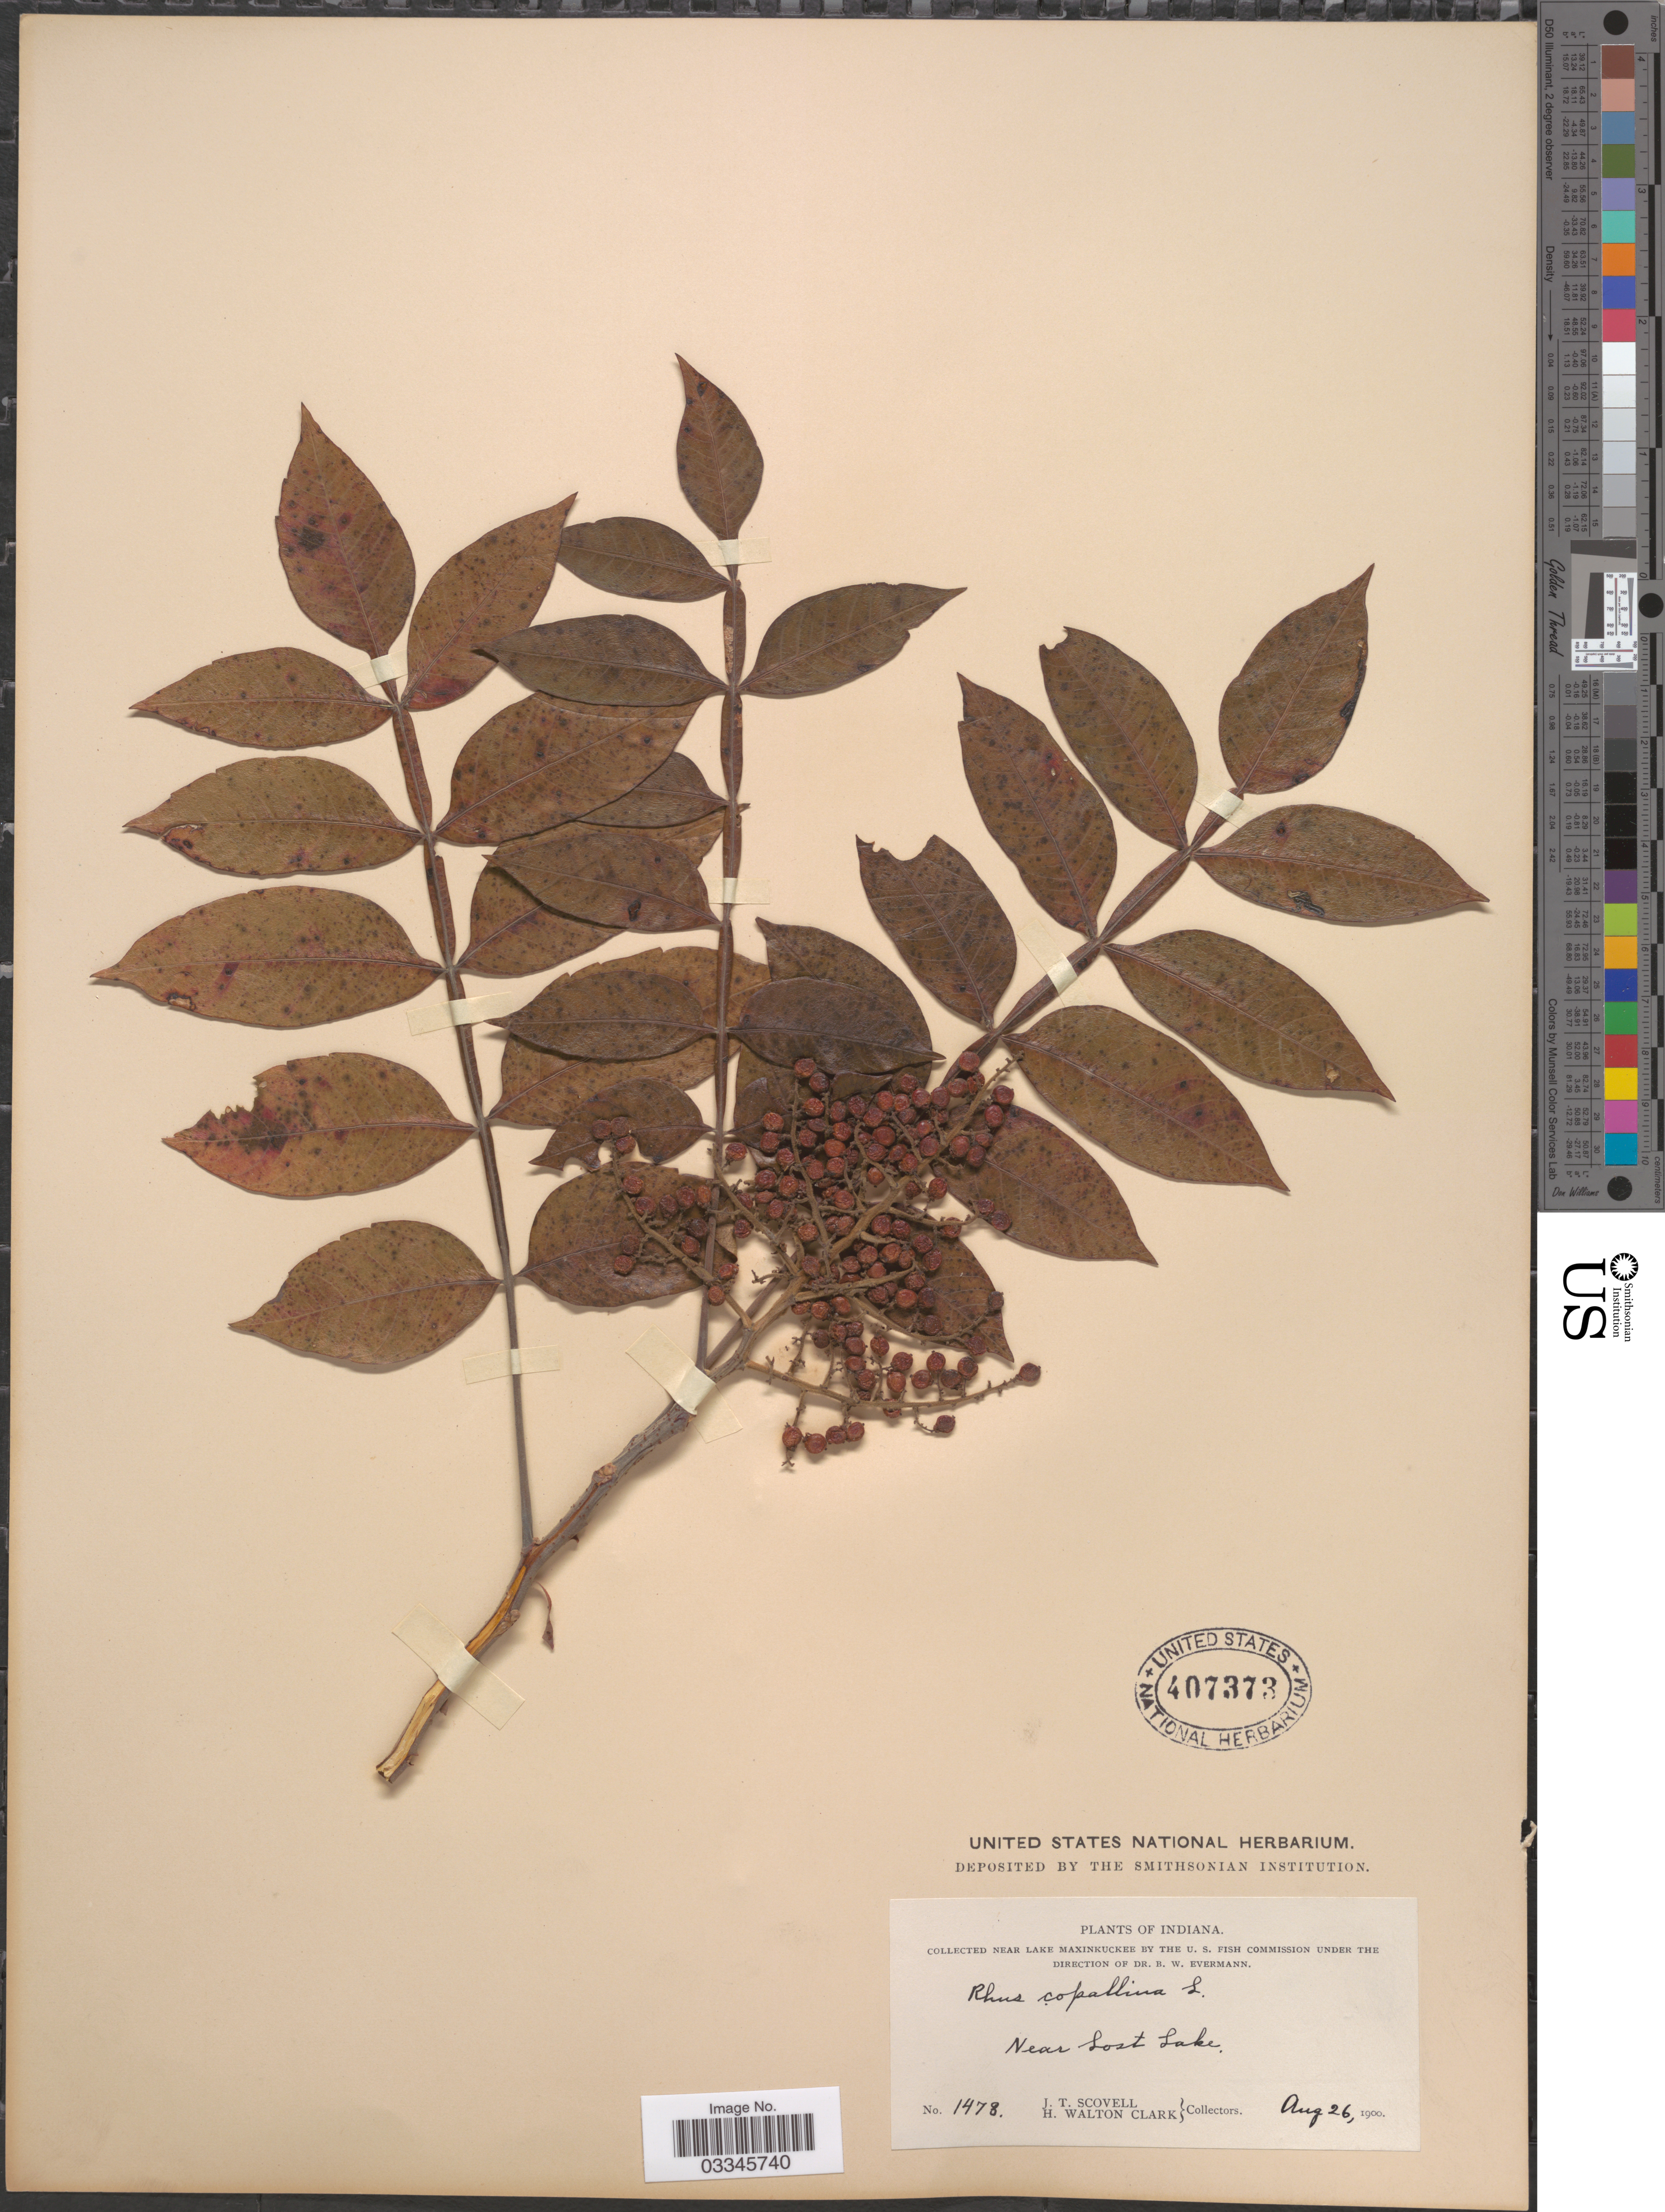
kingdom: Plantae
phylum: Tracheophyta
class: Magnoliopsida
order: Sapindales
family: Anacardiaceae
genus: Rhus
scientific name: Rhus copallinum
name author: L.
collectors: J. T. Scovell & H. W. Clark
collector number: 1478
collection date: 1900-08-26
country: United States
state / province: Indiana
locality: Near Lake Maxinkuckee. Near Lost Lake.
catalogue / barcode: US 407373